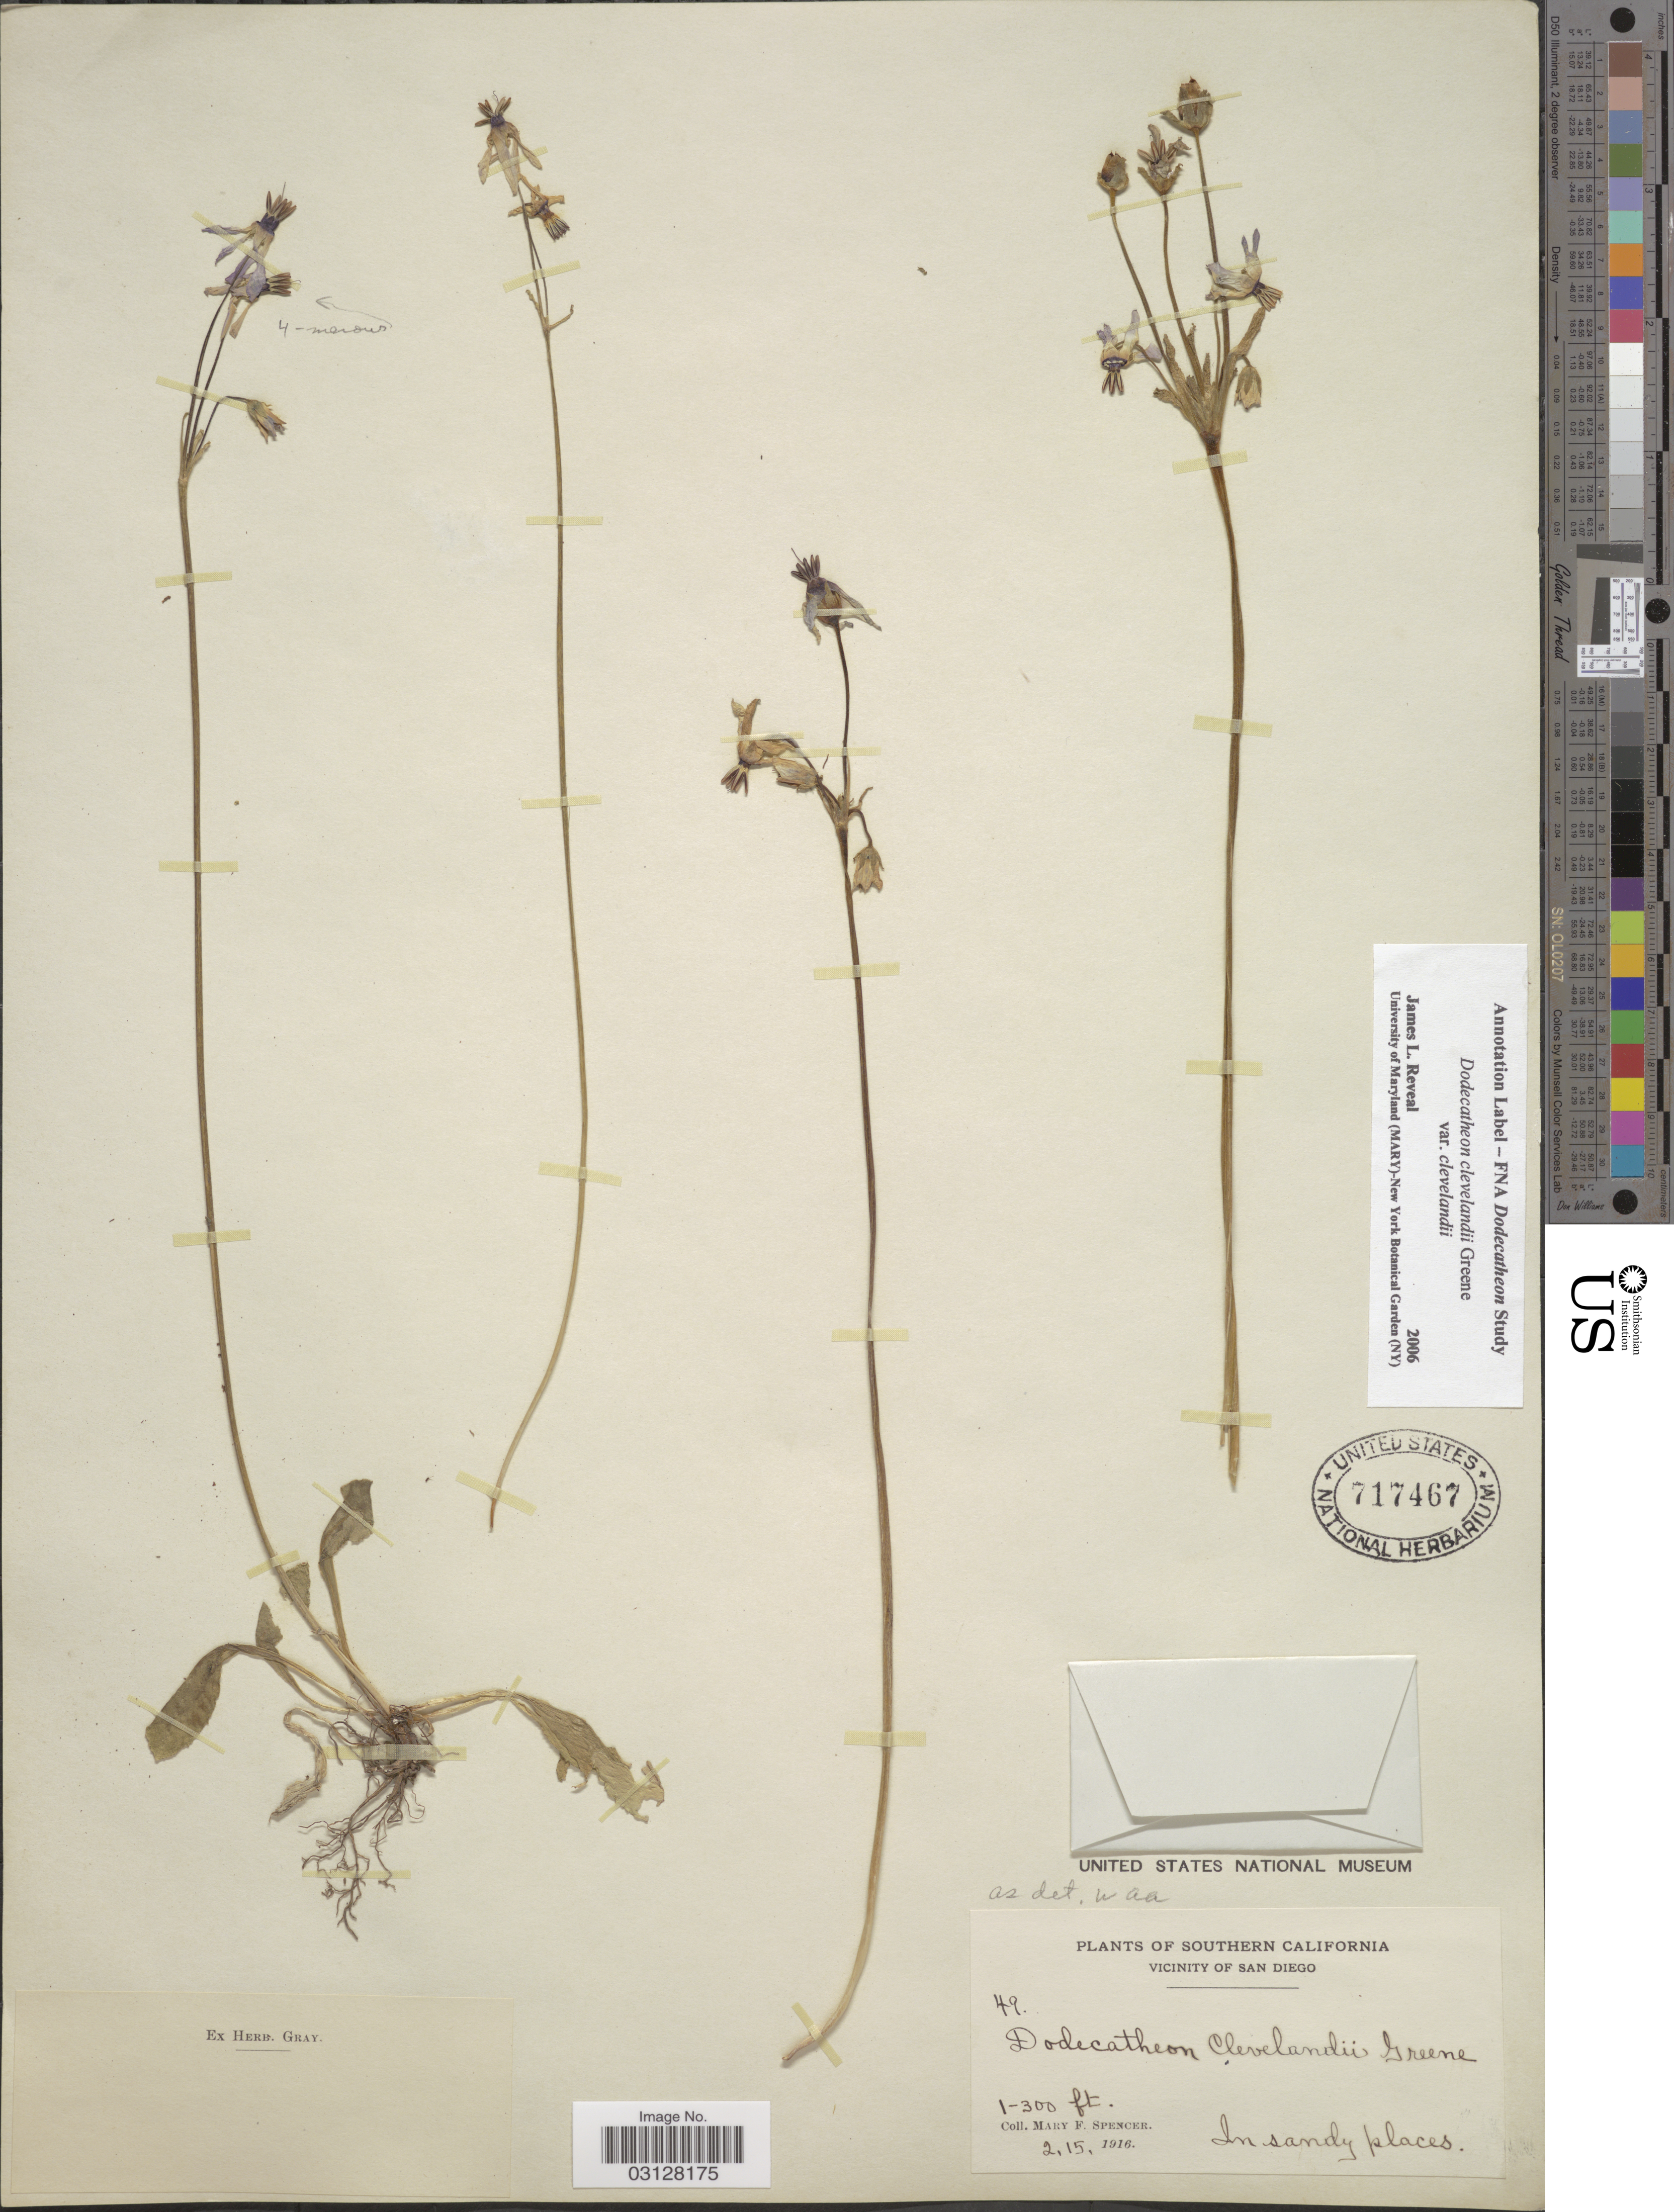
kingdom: Plantae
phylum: Tracheophyta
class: Magnoliopsida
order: Ericales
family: Primulaceae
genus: Dodecatheon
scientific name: Dodecatheon clevelandii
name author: Greene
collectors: M. Spencer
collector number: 49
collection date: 1916-02-15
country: United States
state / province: California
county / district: San Diego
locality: Southern California. Vicinity of San Diego.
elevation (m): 30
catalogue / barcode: US 717467